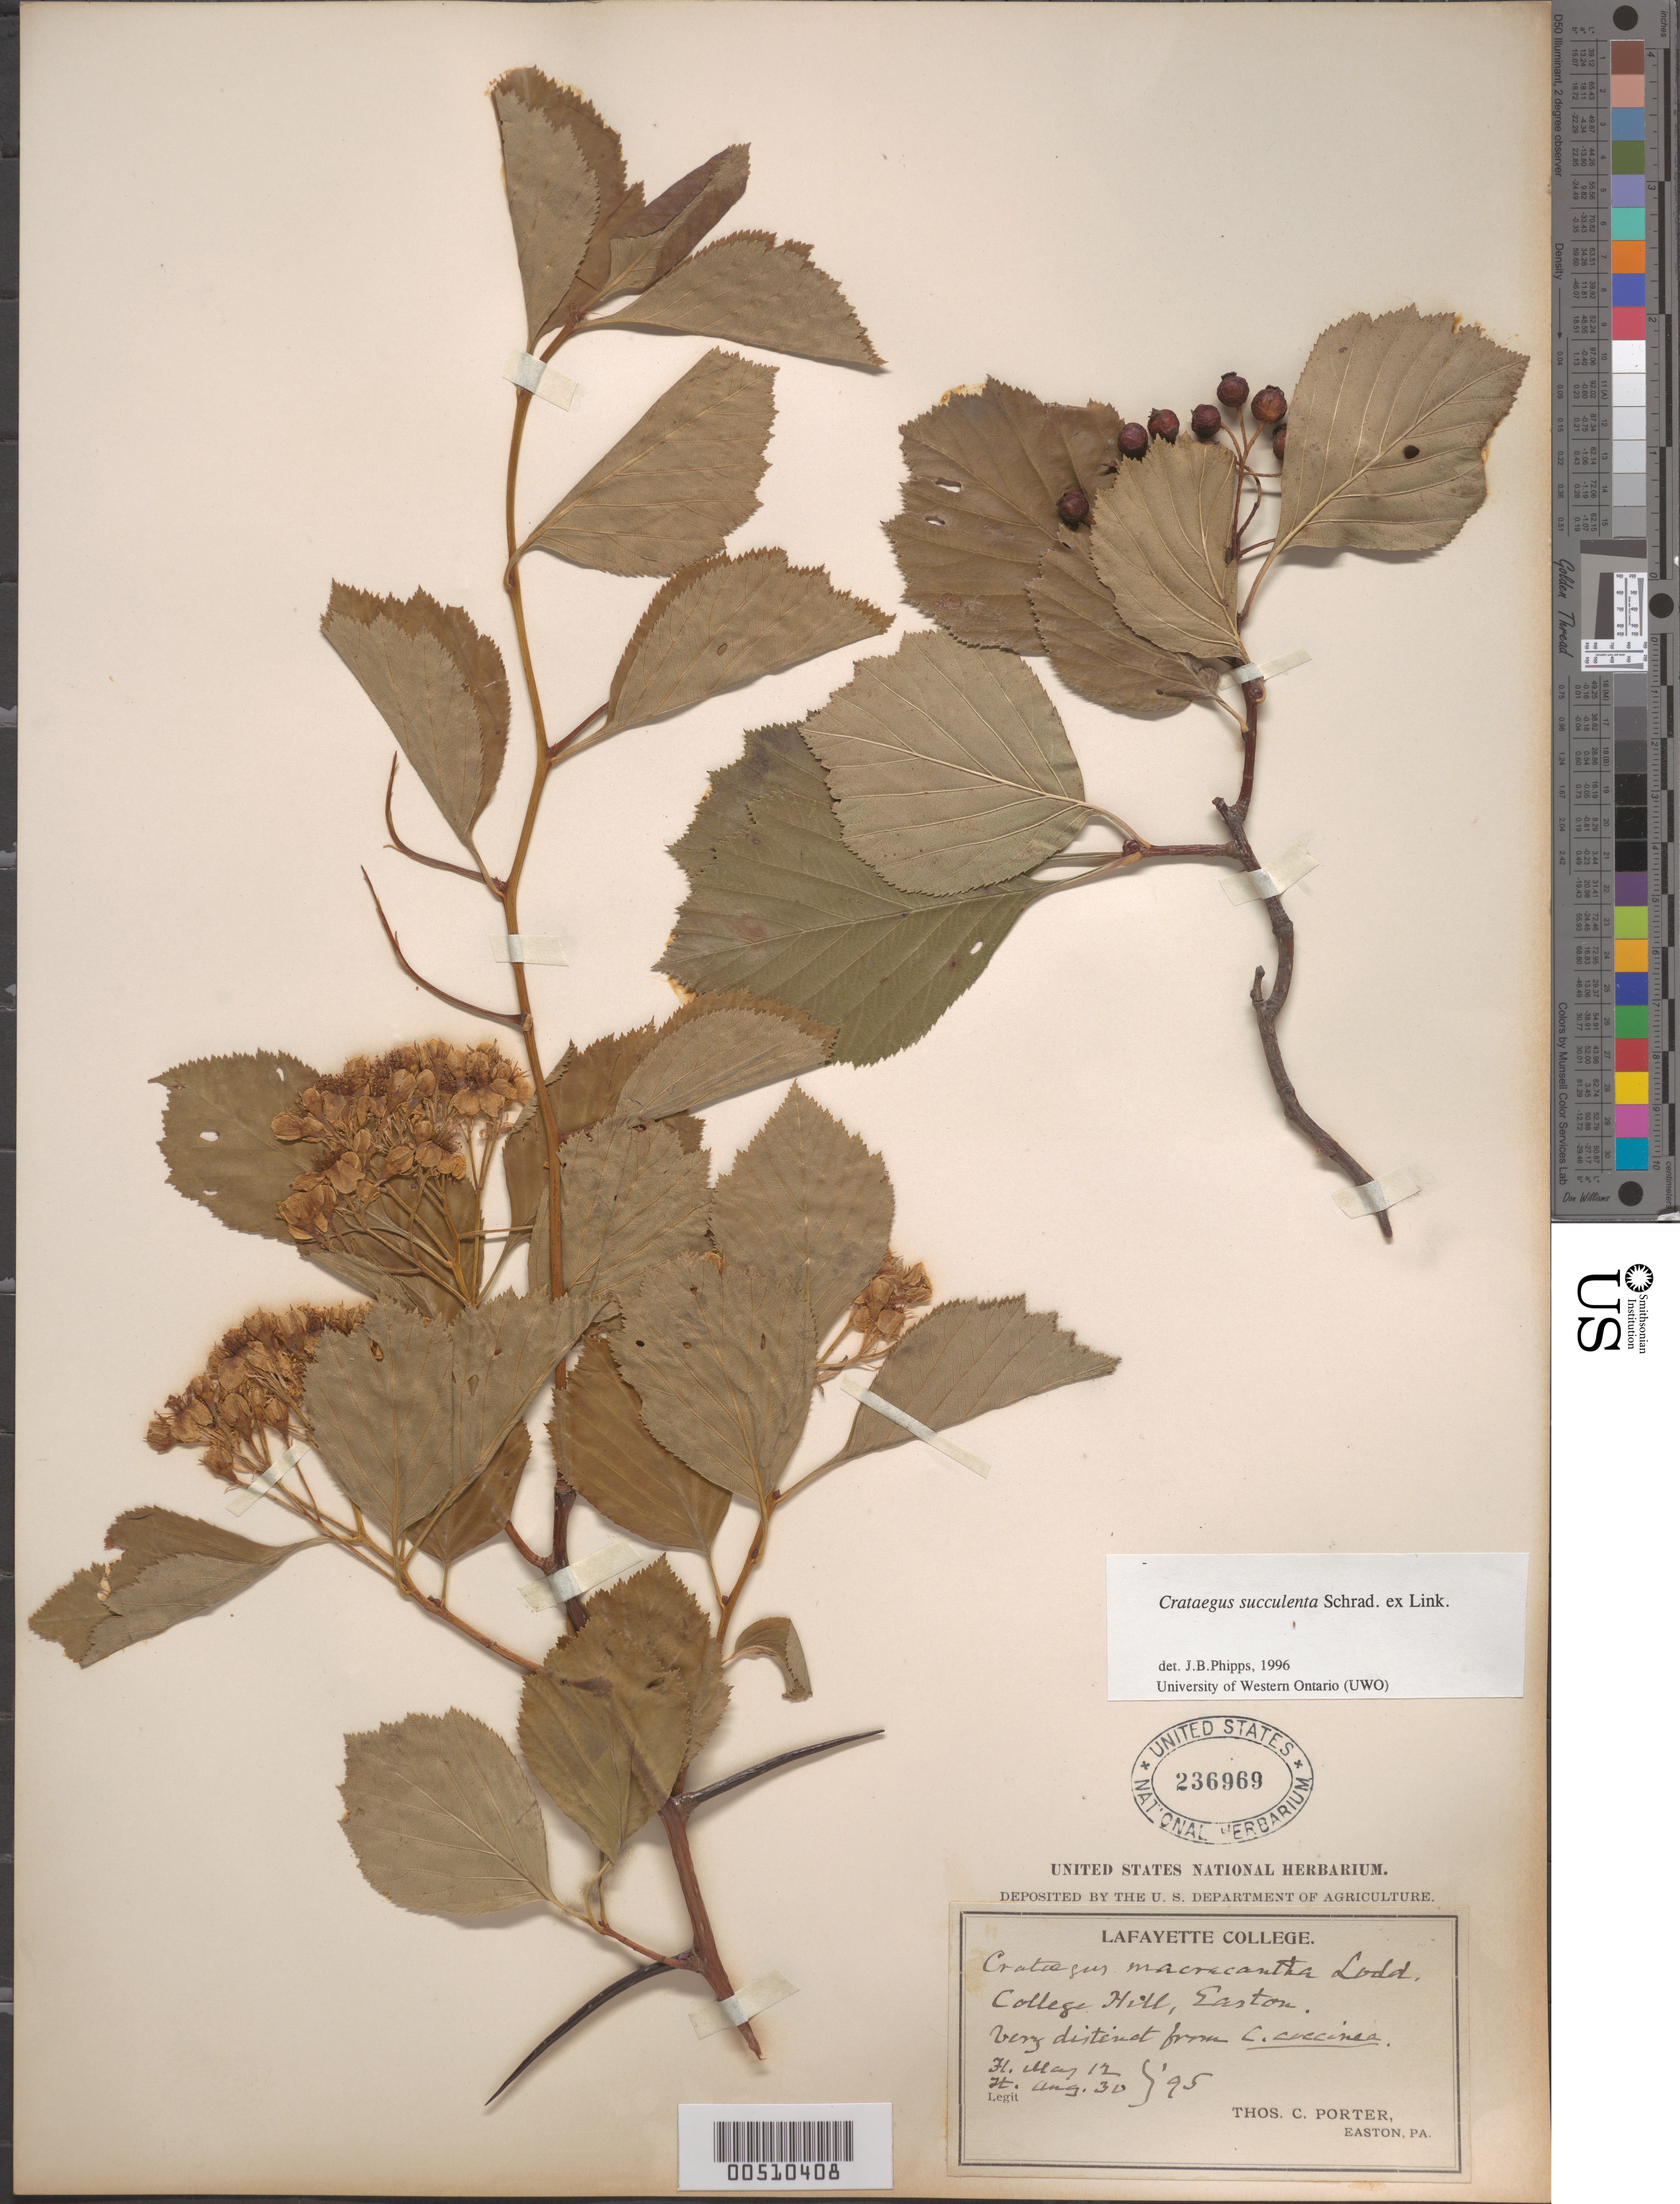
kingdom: Plantae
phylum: Tracheophyta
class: Magnoliopsida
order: Rosales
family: Rosaceae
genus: Crataegus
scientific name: Crataegus succulenta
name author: Schrad. ex Link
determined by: Phipps, James B., (UWO), University of Western Ontario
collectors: T. C. Porter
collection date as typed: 12 May 1895 and 30 Aug 1895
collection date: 1895-05-12,1895-08-30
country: United States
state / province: Pennsylvania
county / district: Northampton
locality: College Hill, Easton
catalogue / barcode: US 236969